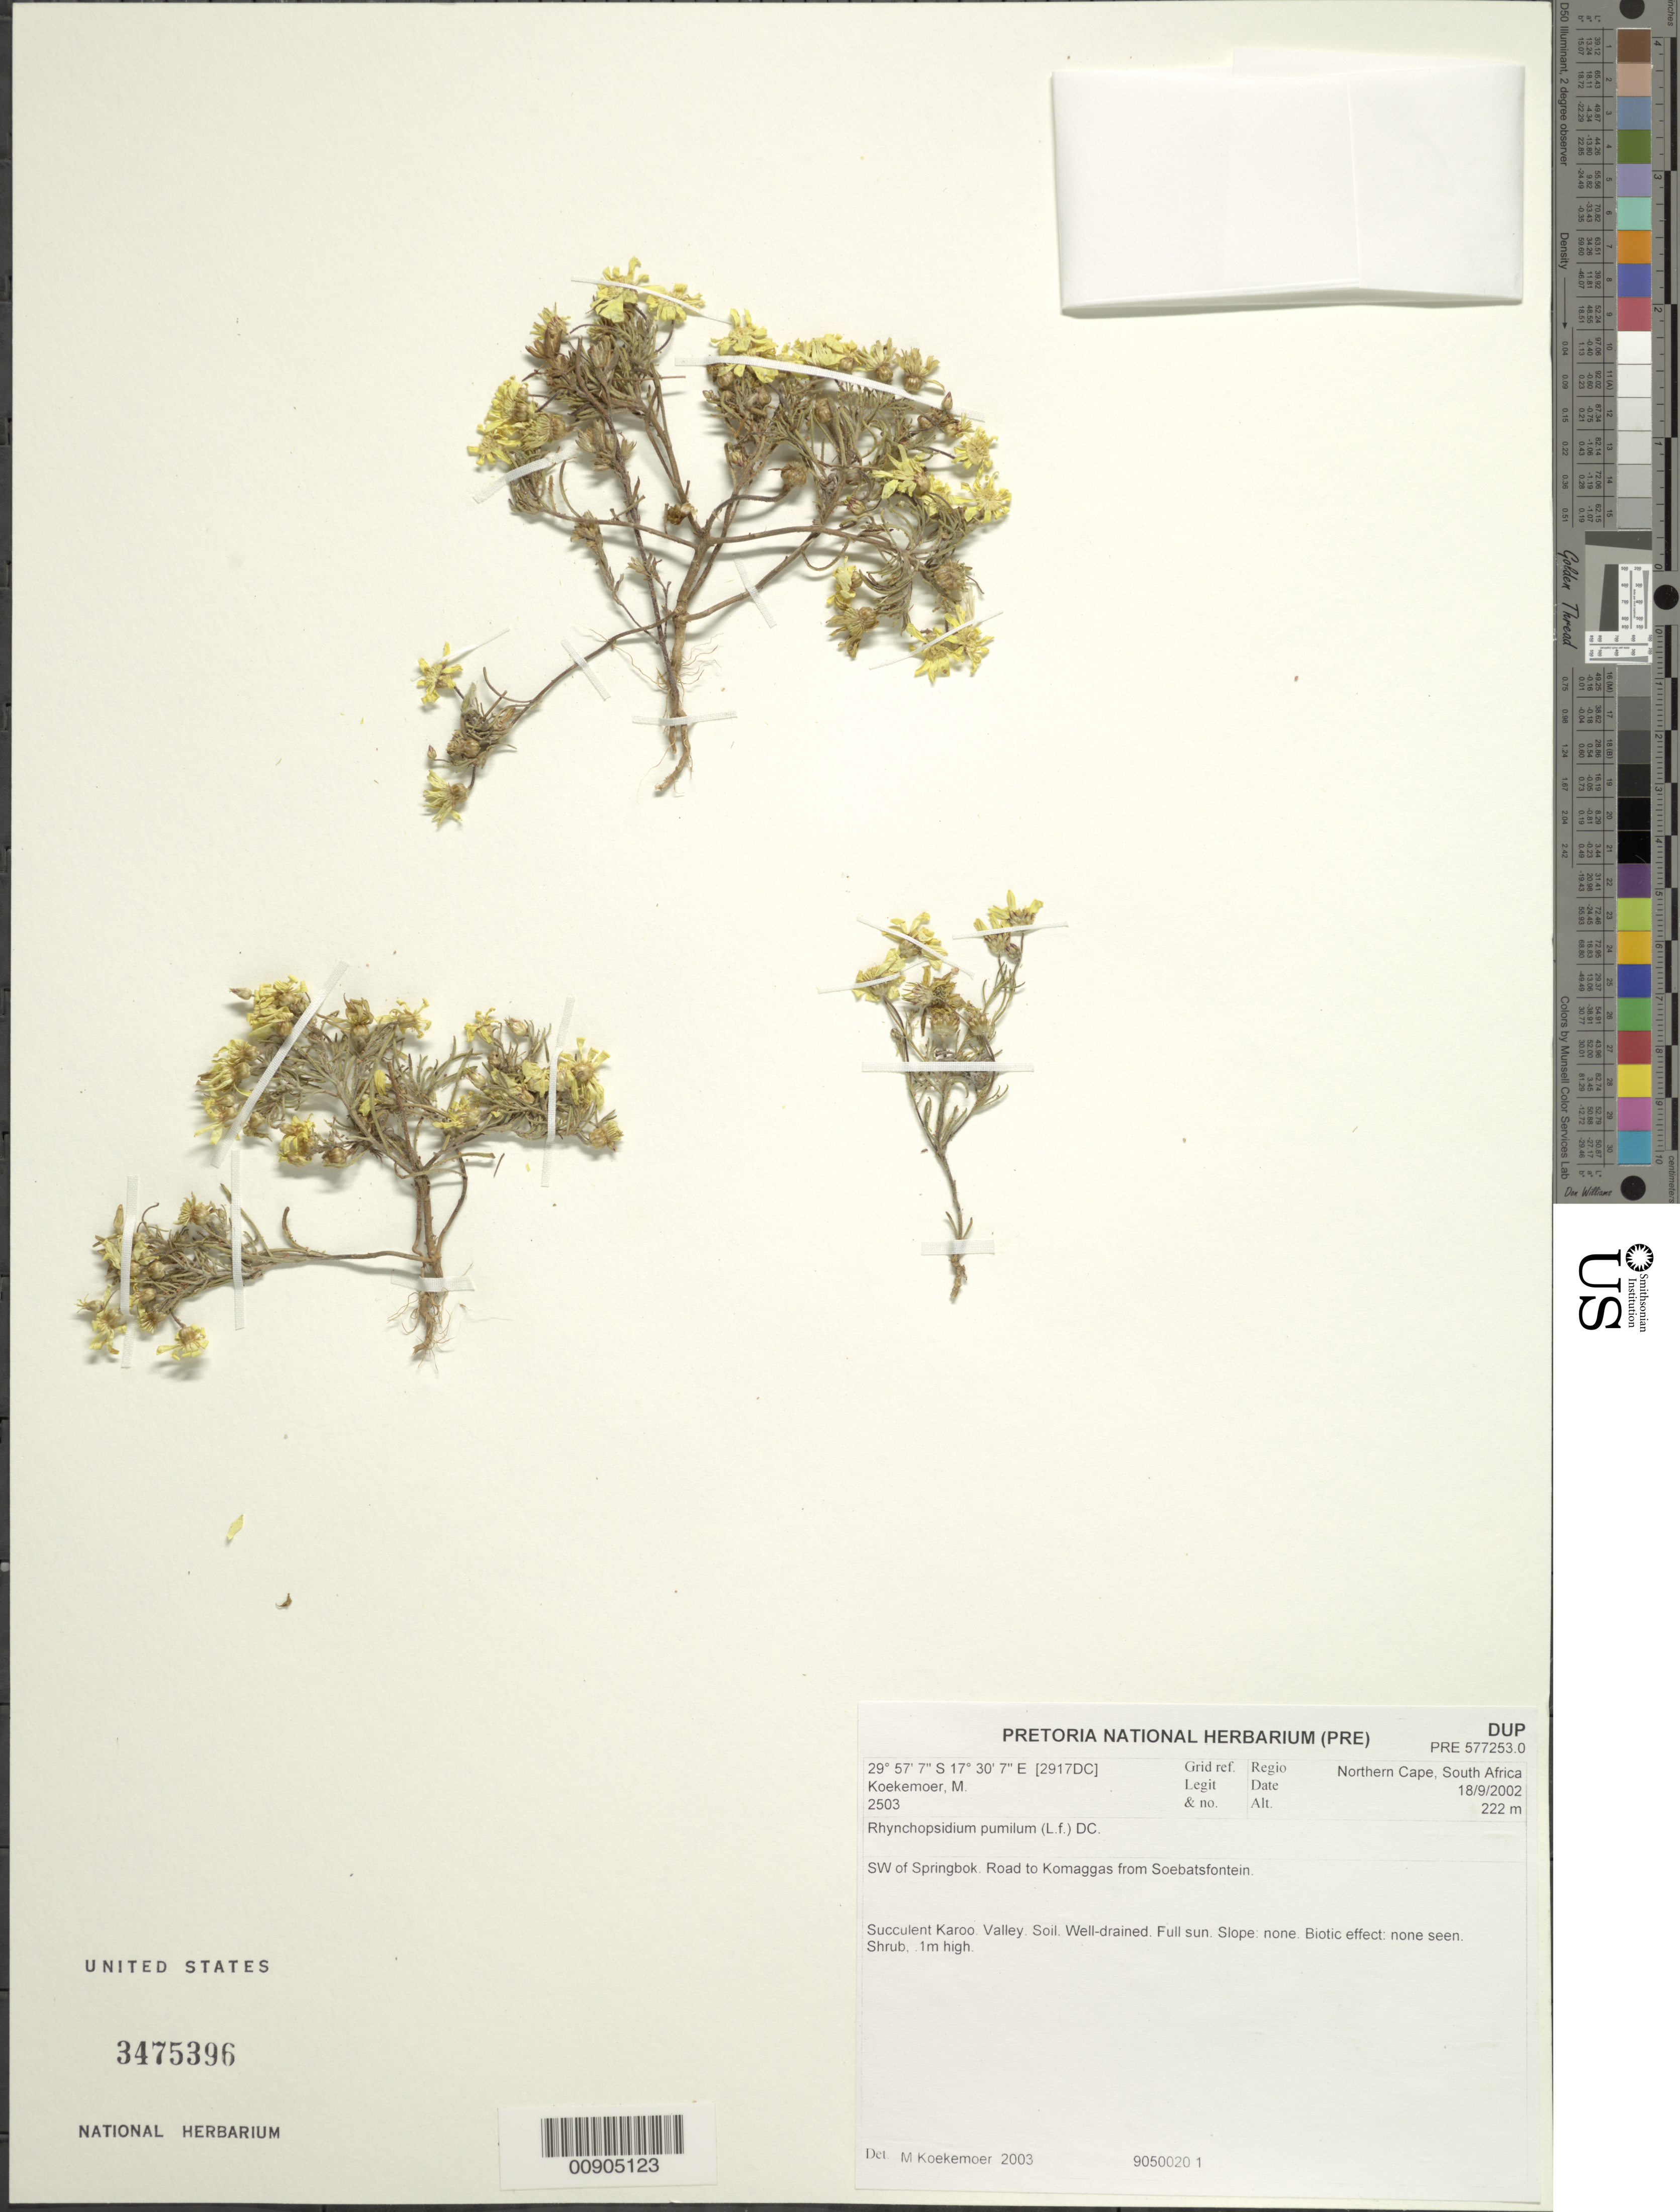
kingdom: Plantae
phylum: Tracheophyta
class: Magnoliopsida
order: Asterales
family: Asteraceae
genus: Rhynchopsidium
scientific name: Rhynchopsidium pumilum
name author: (L. f.) DC.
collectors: M. Koekemoer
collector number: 2503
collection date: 2002-09-18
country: South Africa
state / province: Northern Cape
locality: SW of Springbok. Road to Komaggas from Soebatsfontein. Succulent Karoo Valley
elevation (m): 222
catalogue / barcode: US 3475396